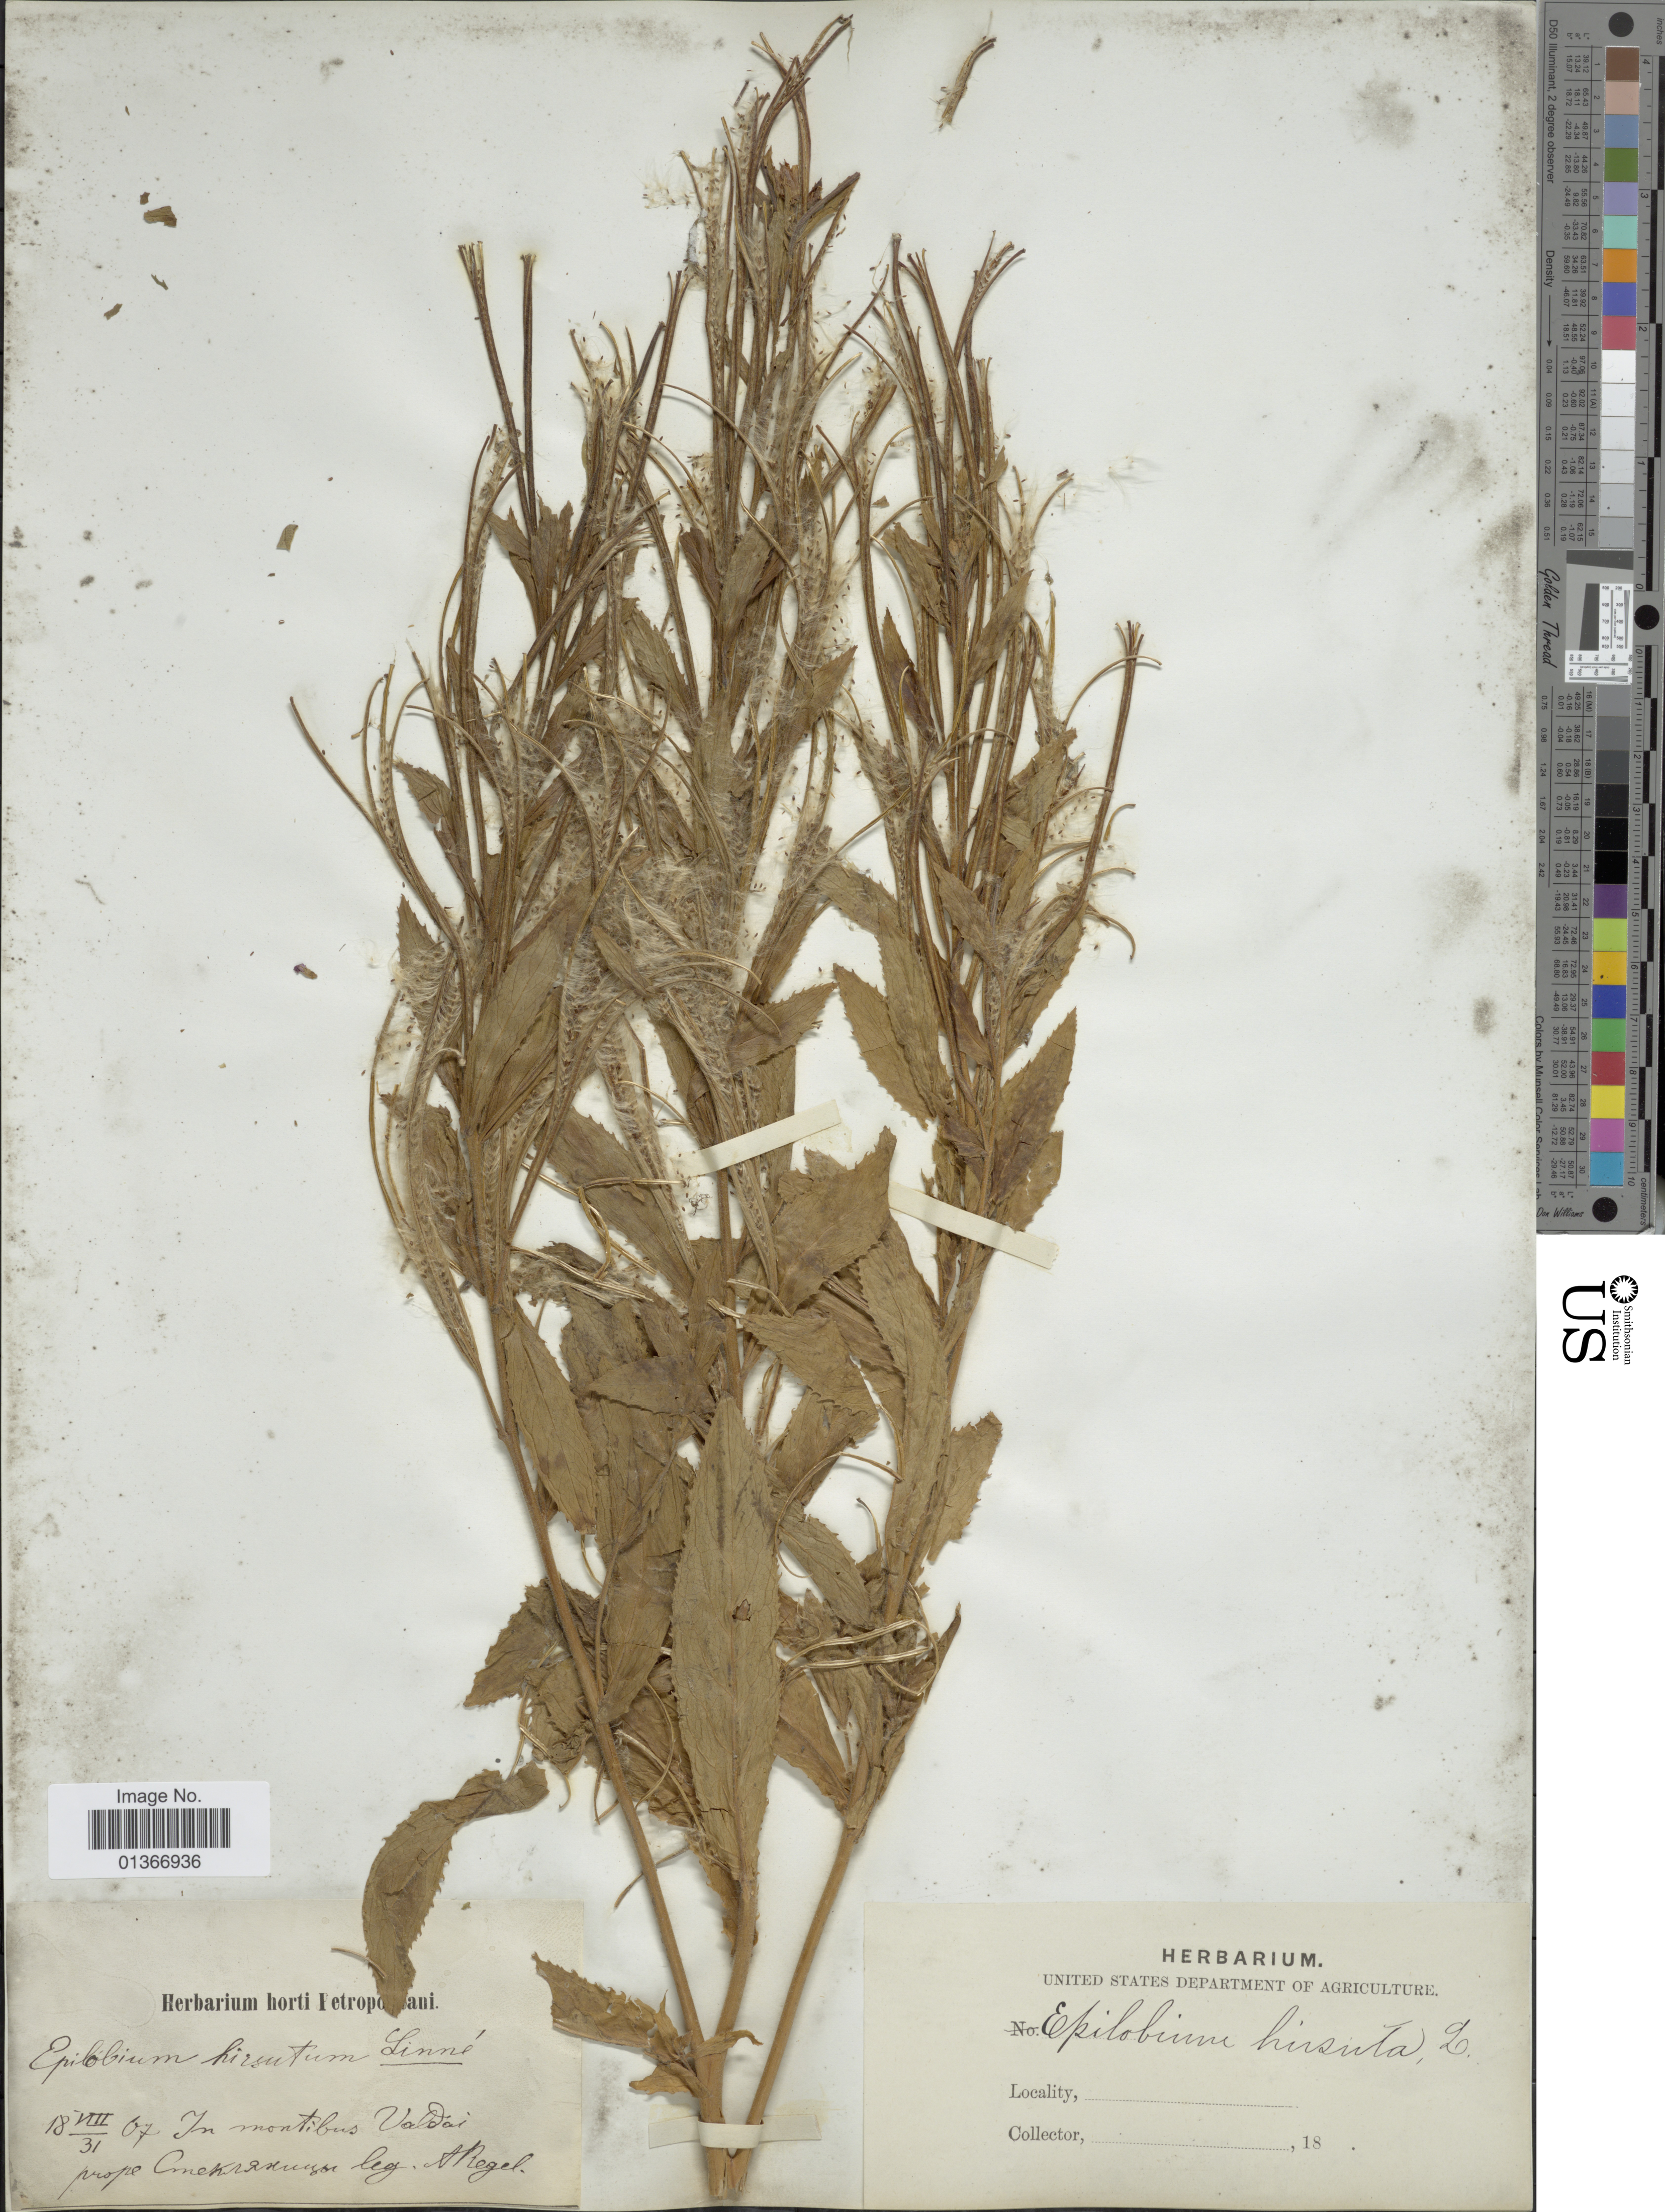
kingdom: Plantae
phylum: Tracheophyta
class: Magnoliopsida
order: Myrtales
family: Onagraceae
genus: Epilobium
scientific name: Epilobium hirsutum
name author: L.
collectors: A. Regel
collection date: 1867-08-31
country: Russian Federation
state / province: Novgorod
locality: In montibus Valdai prope Steklyanitsy